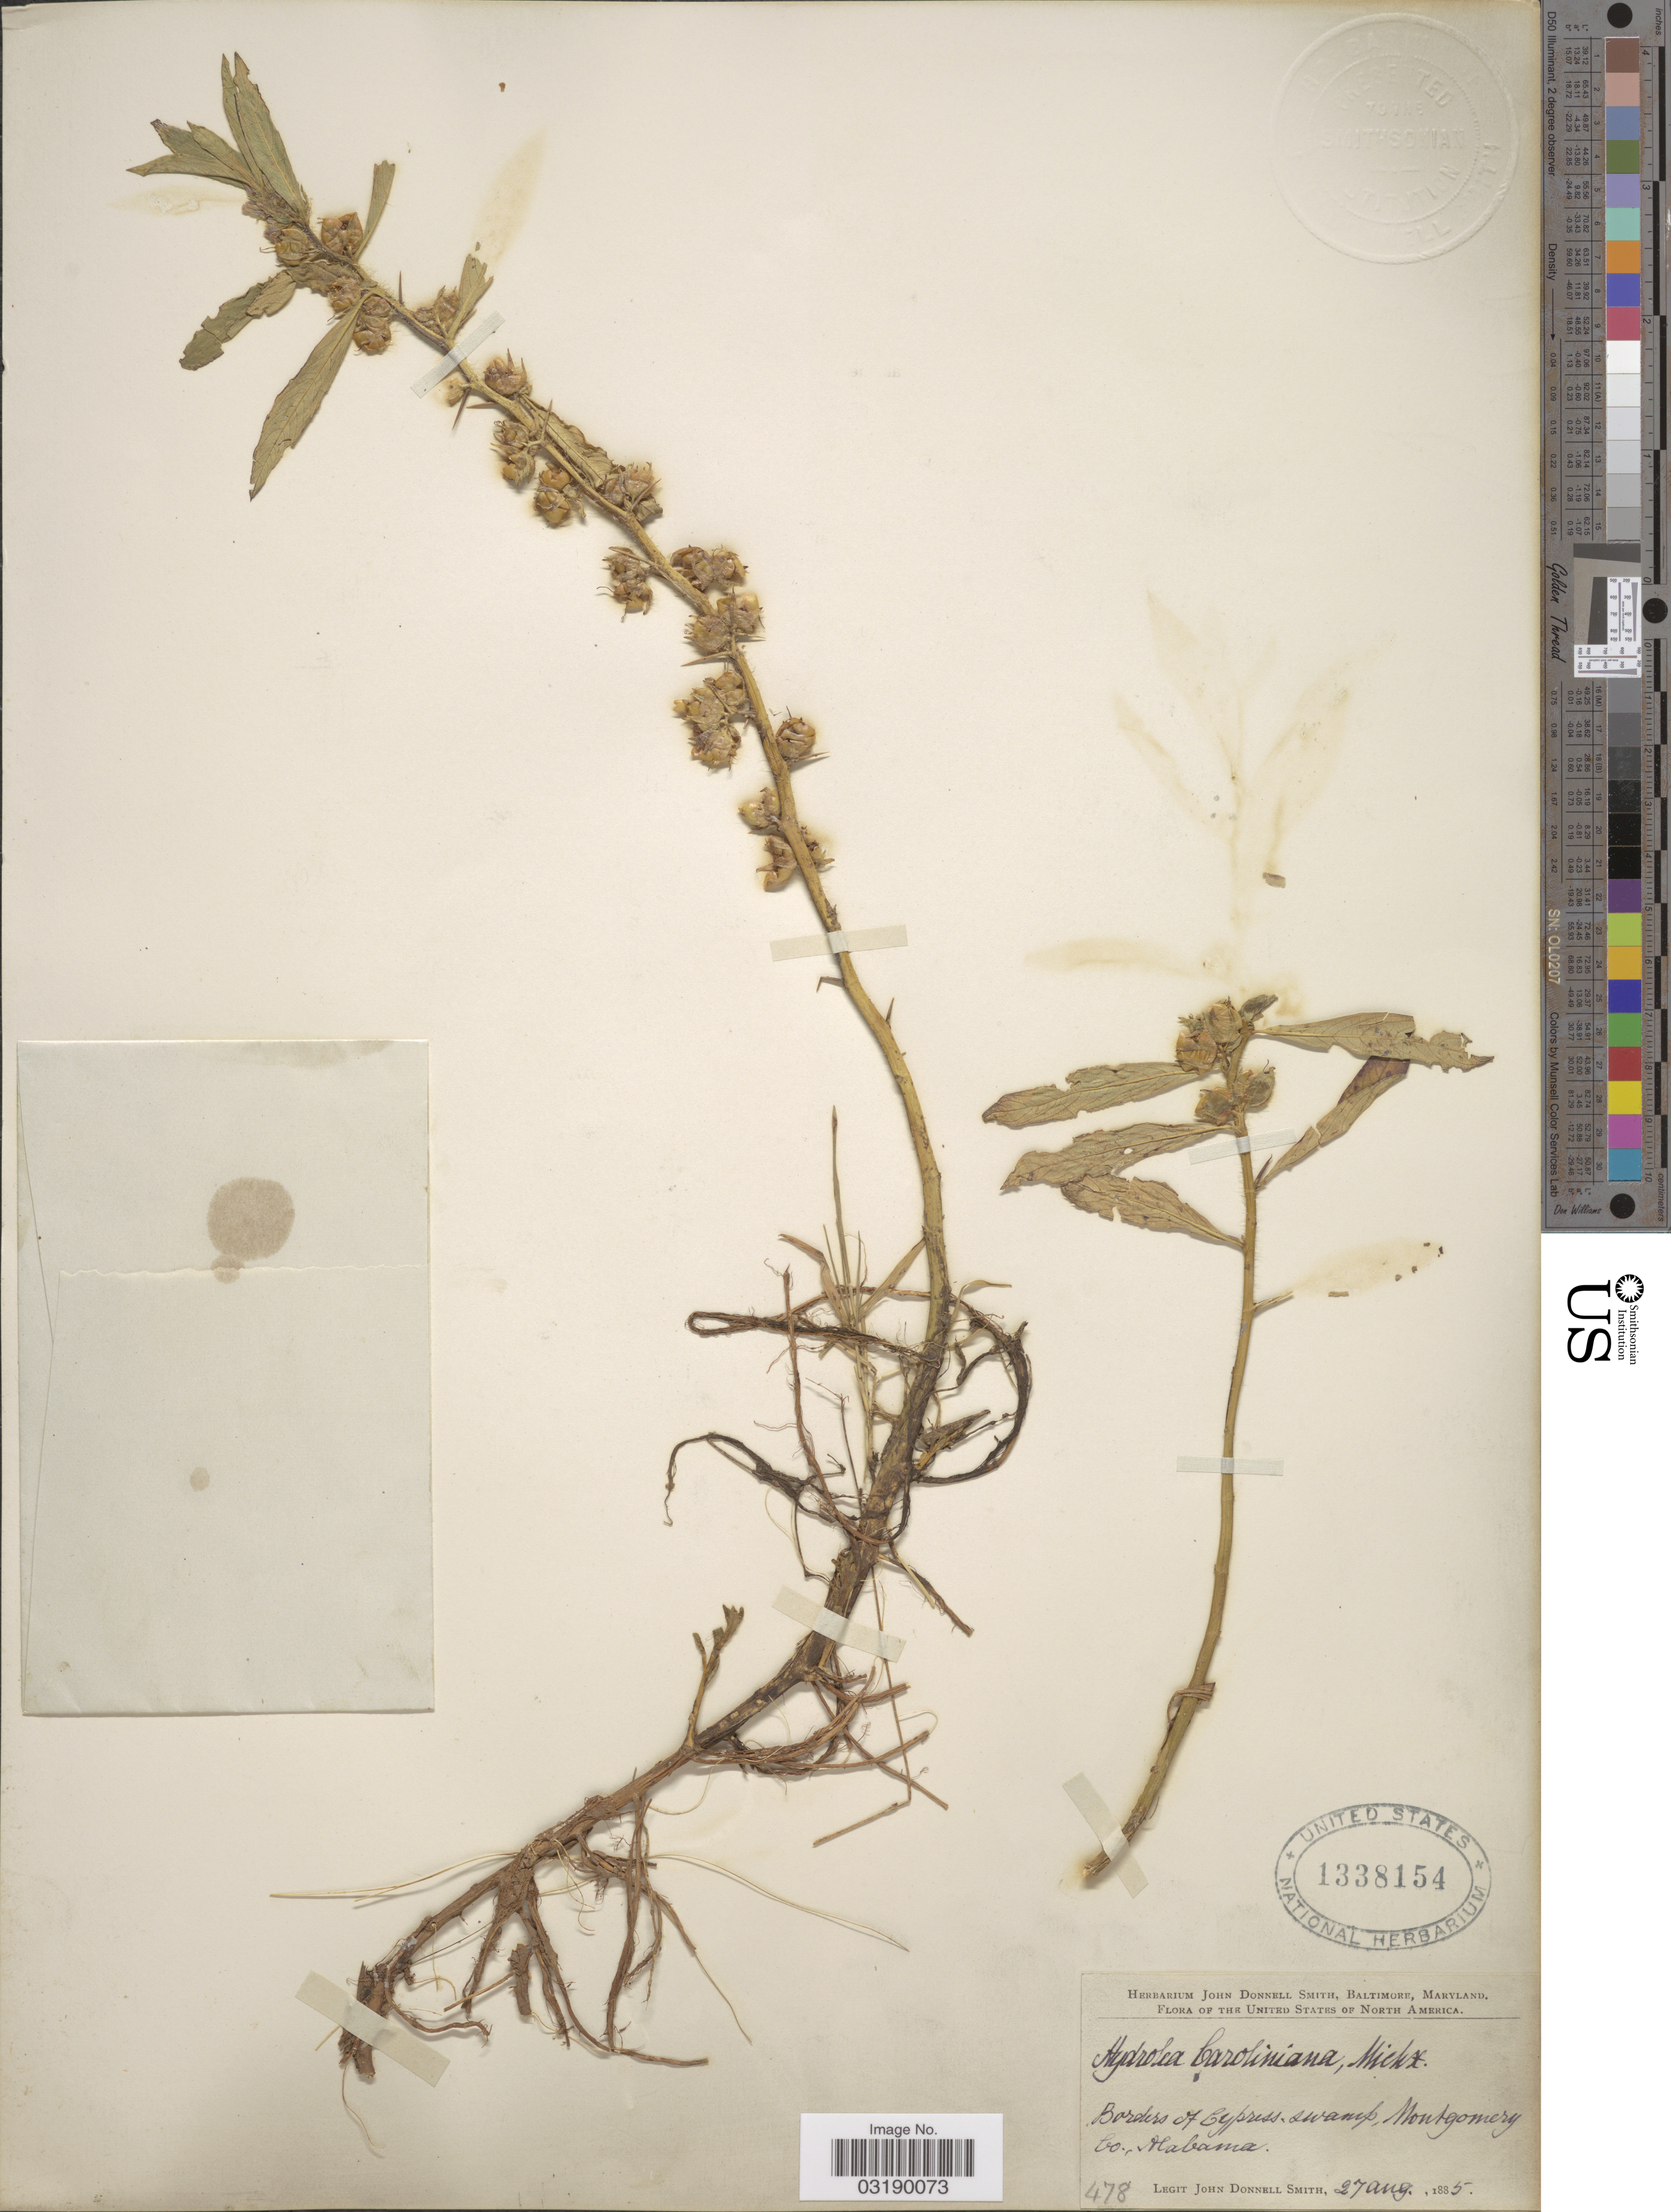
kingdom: Plantae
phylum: Tracheophyta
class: Magnoliopsida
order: Solanales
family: Hydroleaceae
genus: Hydrolea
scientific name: Hydrolea caroliniana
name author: Michx.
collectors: J. Donnell Smith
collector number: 478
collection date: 1885-08-27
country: United States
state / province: Alabama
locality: Borders of Cypress. Swamp, Montgomery Co.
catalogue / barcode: US 1338154